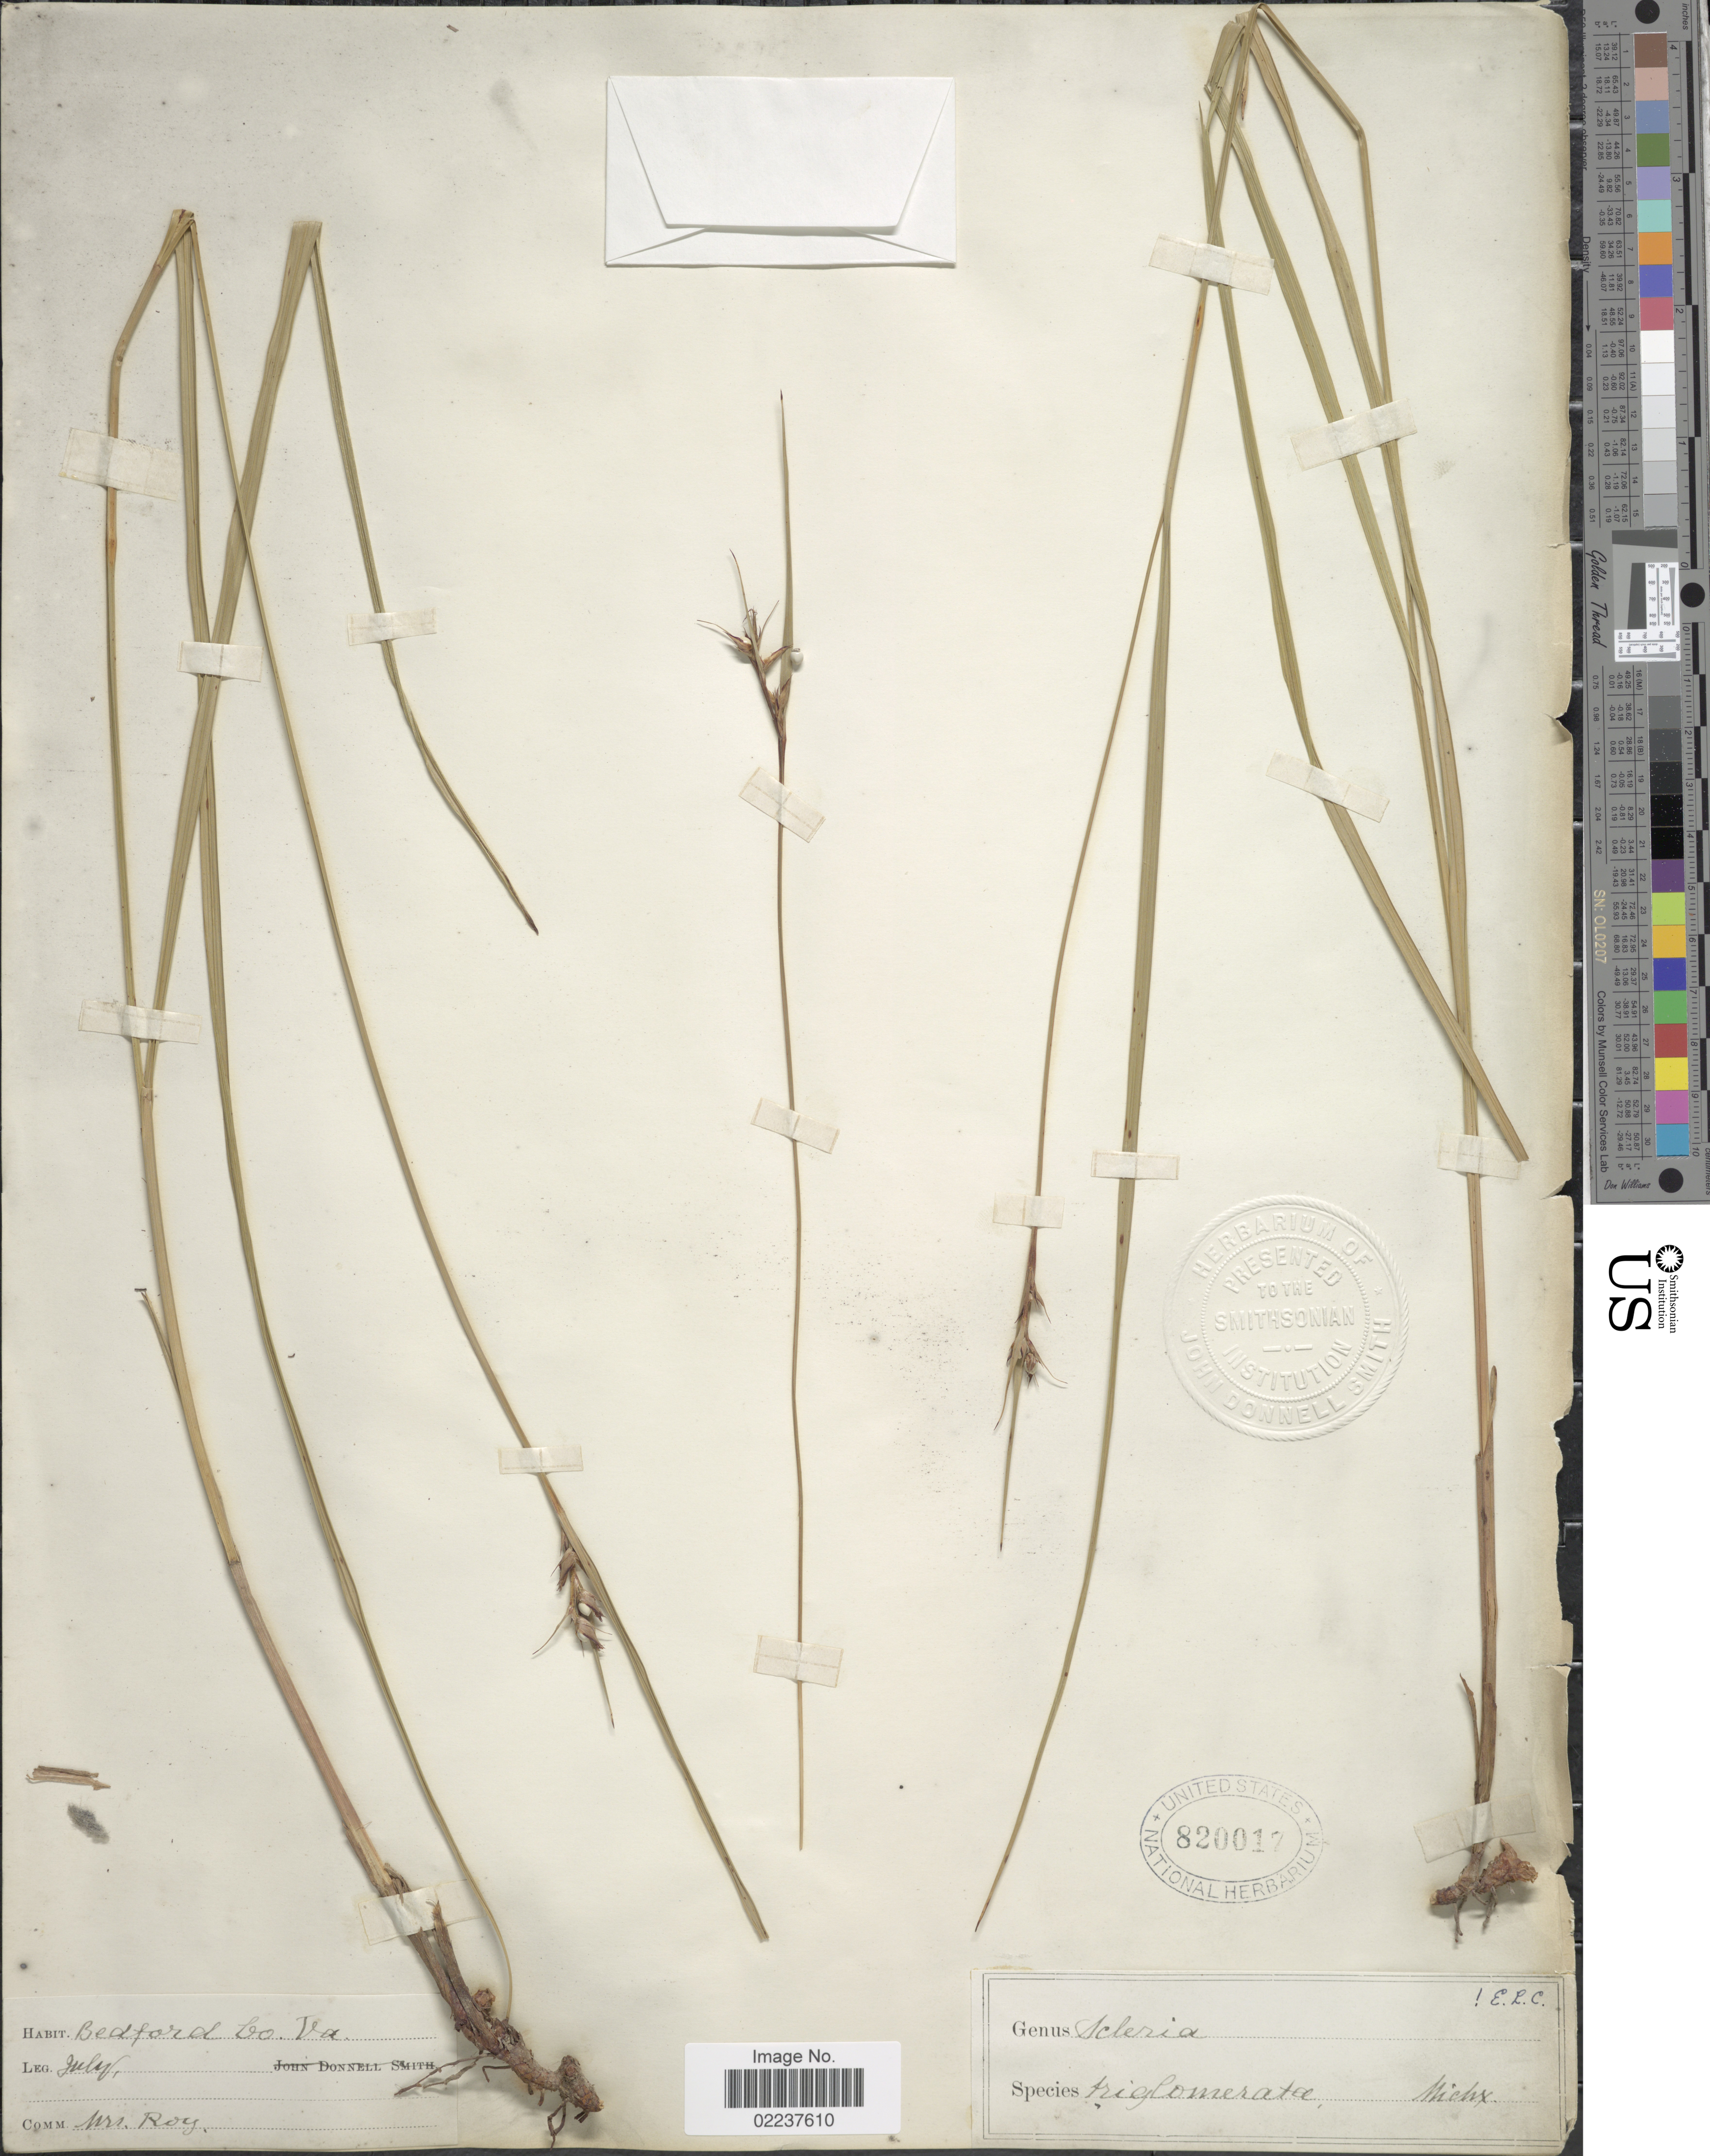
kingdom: Plantae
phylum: Tracheophyta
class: Liliopsida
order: Poales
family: Cyperaceae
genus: Scleria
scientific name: Scleria triglomerata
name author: Michx.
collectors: Roy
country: United States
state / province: Virginia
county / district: Bedford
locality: Bedford Co.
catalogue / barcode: US 820017